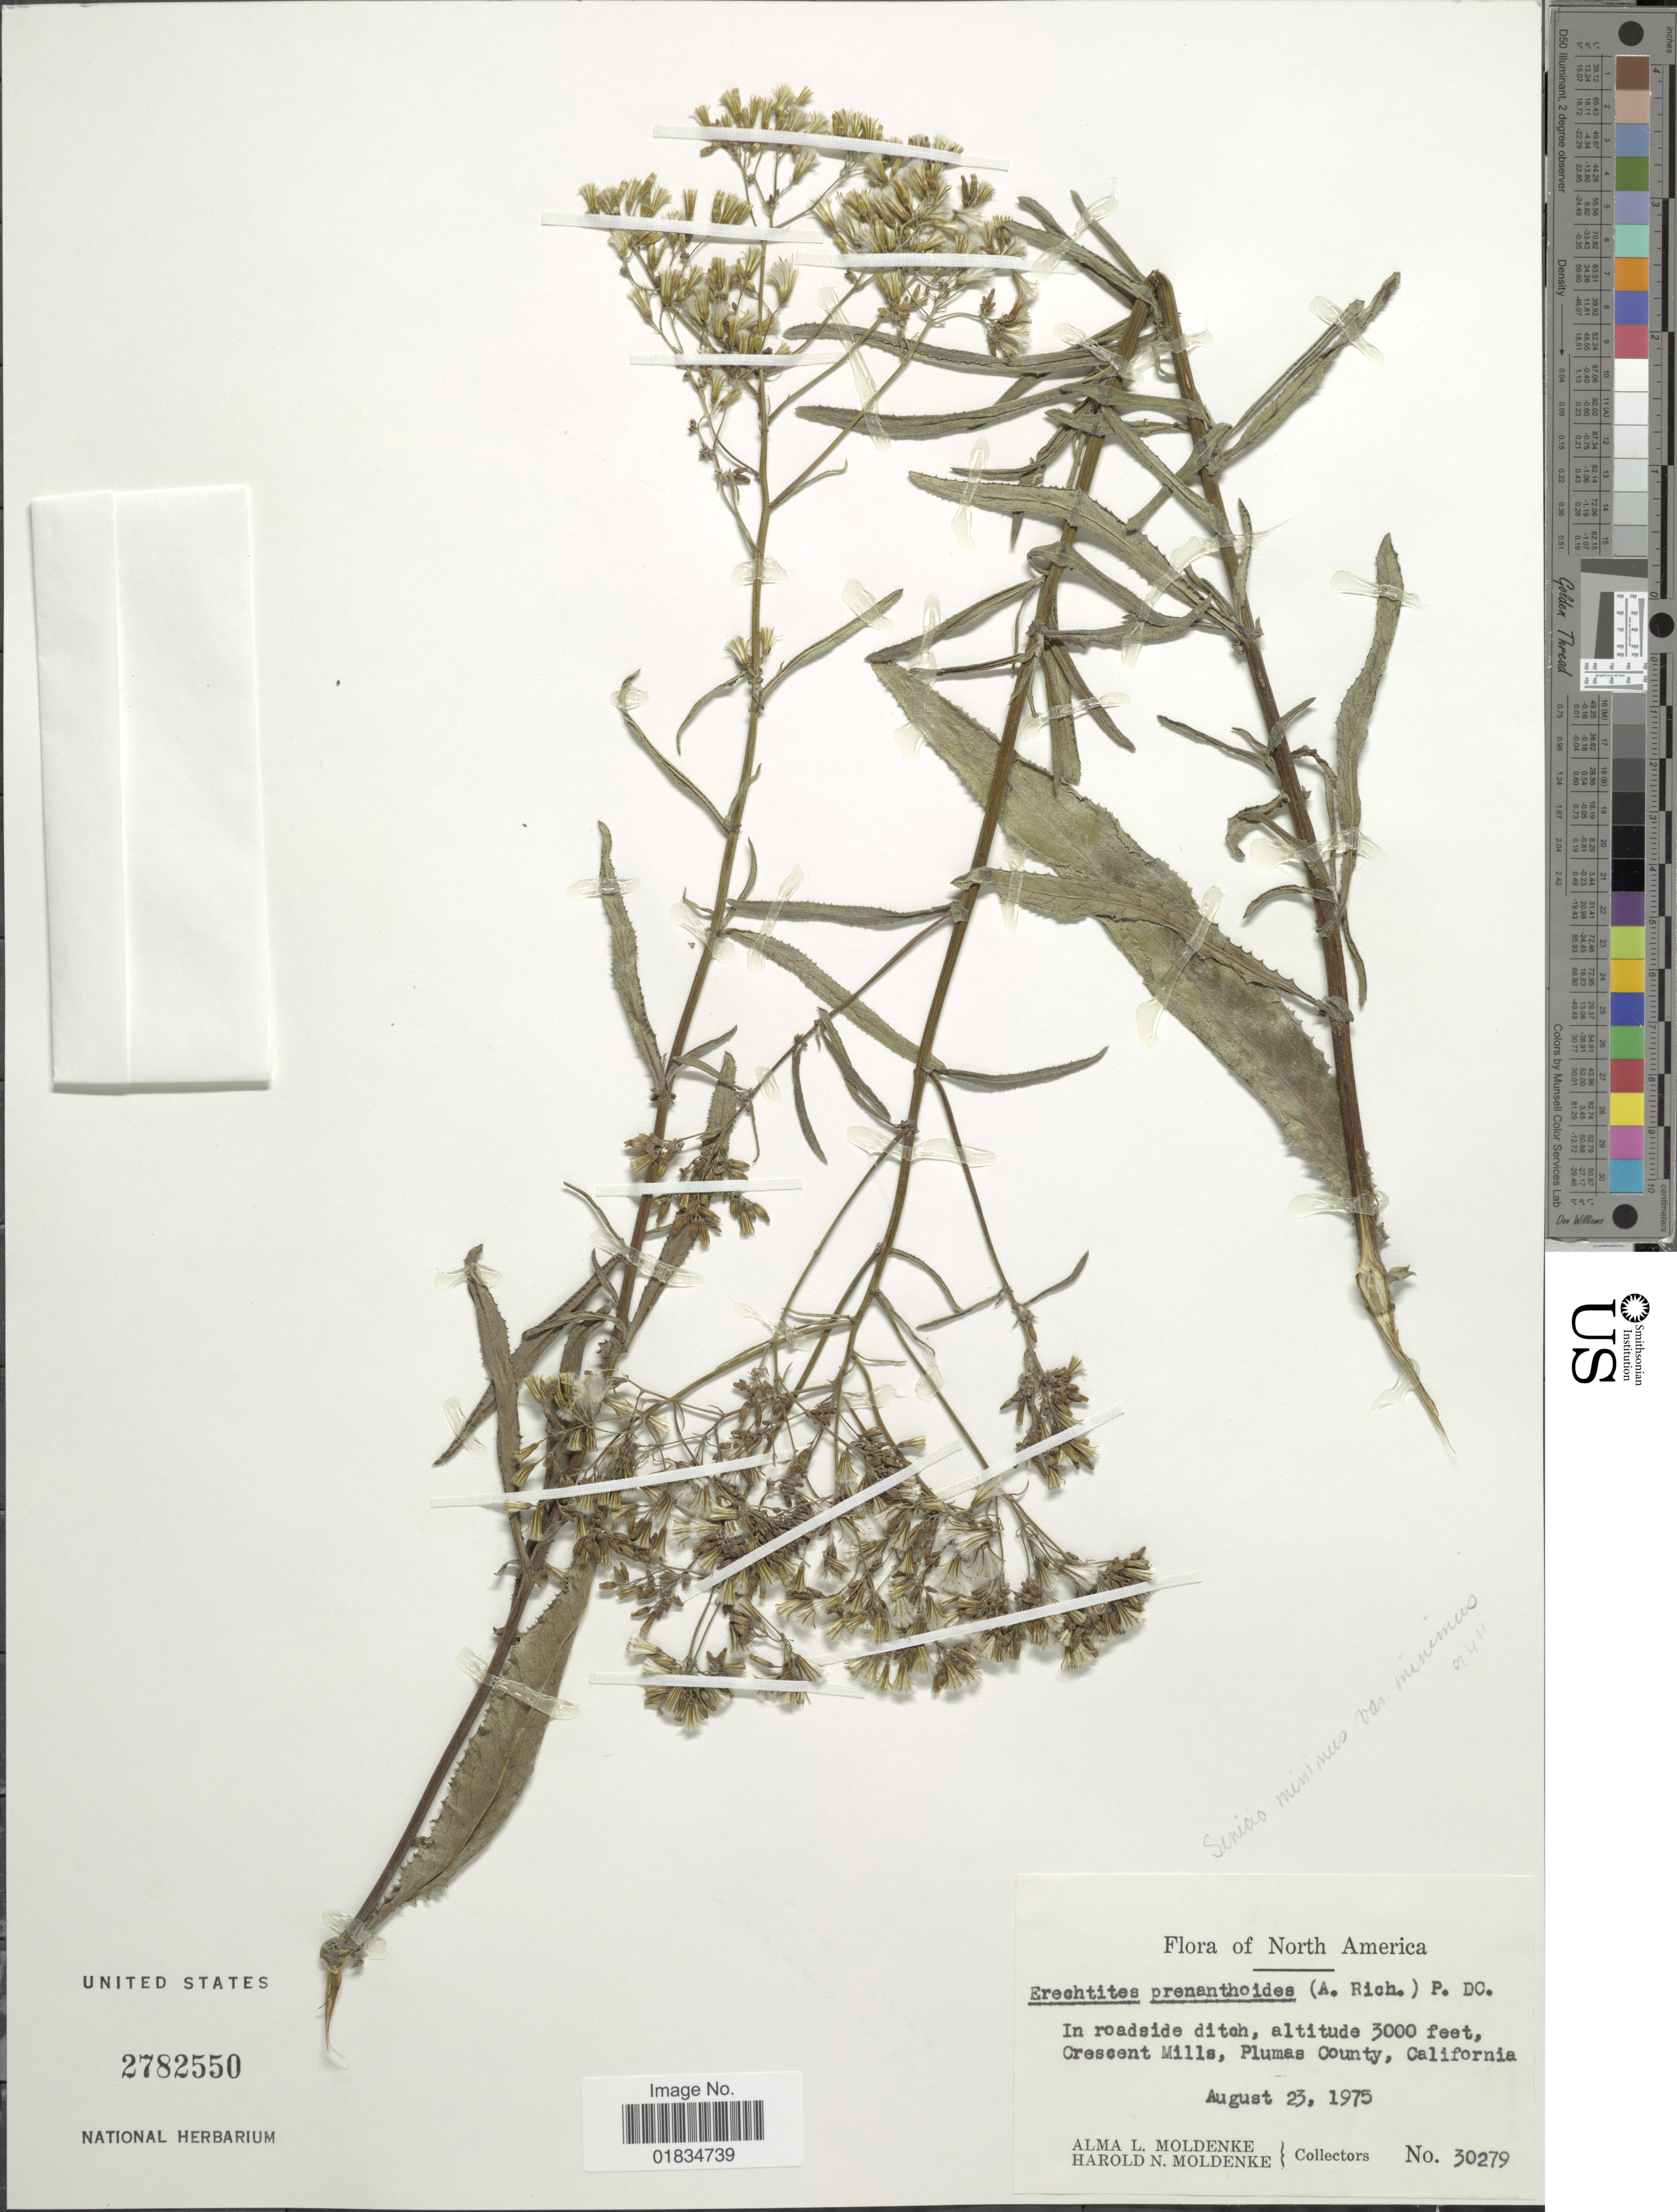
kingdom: Plantae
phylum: Tracheophyta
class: Magnoliopsida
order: Asterales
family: Asteraceae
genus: Erechtites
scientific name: Erechtites minimus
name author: (Poir.) DC.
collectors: A. L. Moldenke & H. N. Moldenke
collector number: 30279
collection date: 1975-08-23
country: United States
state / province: California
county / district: Plumas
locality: Crescent Mills, Plumas County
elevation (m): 914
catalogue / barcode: US 2782550